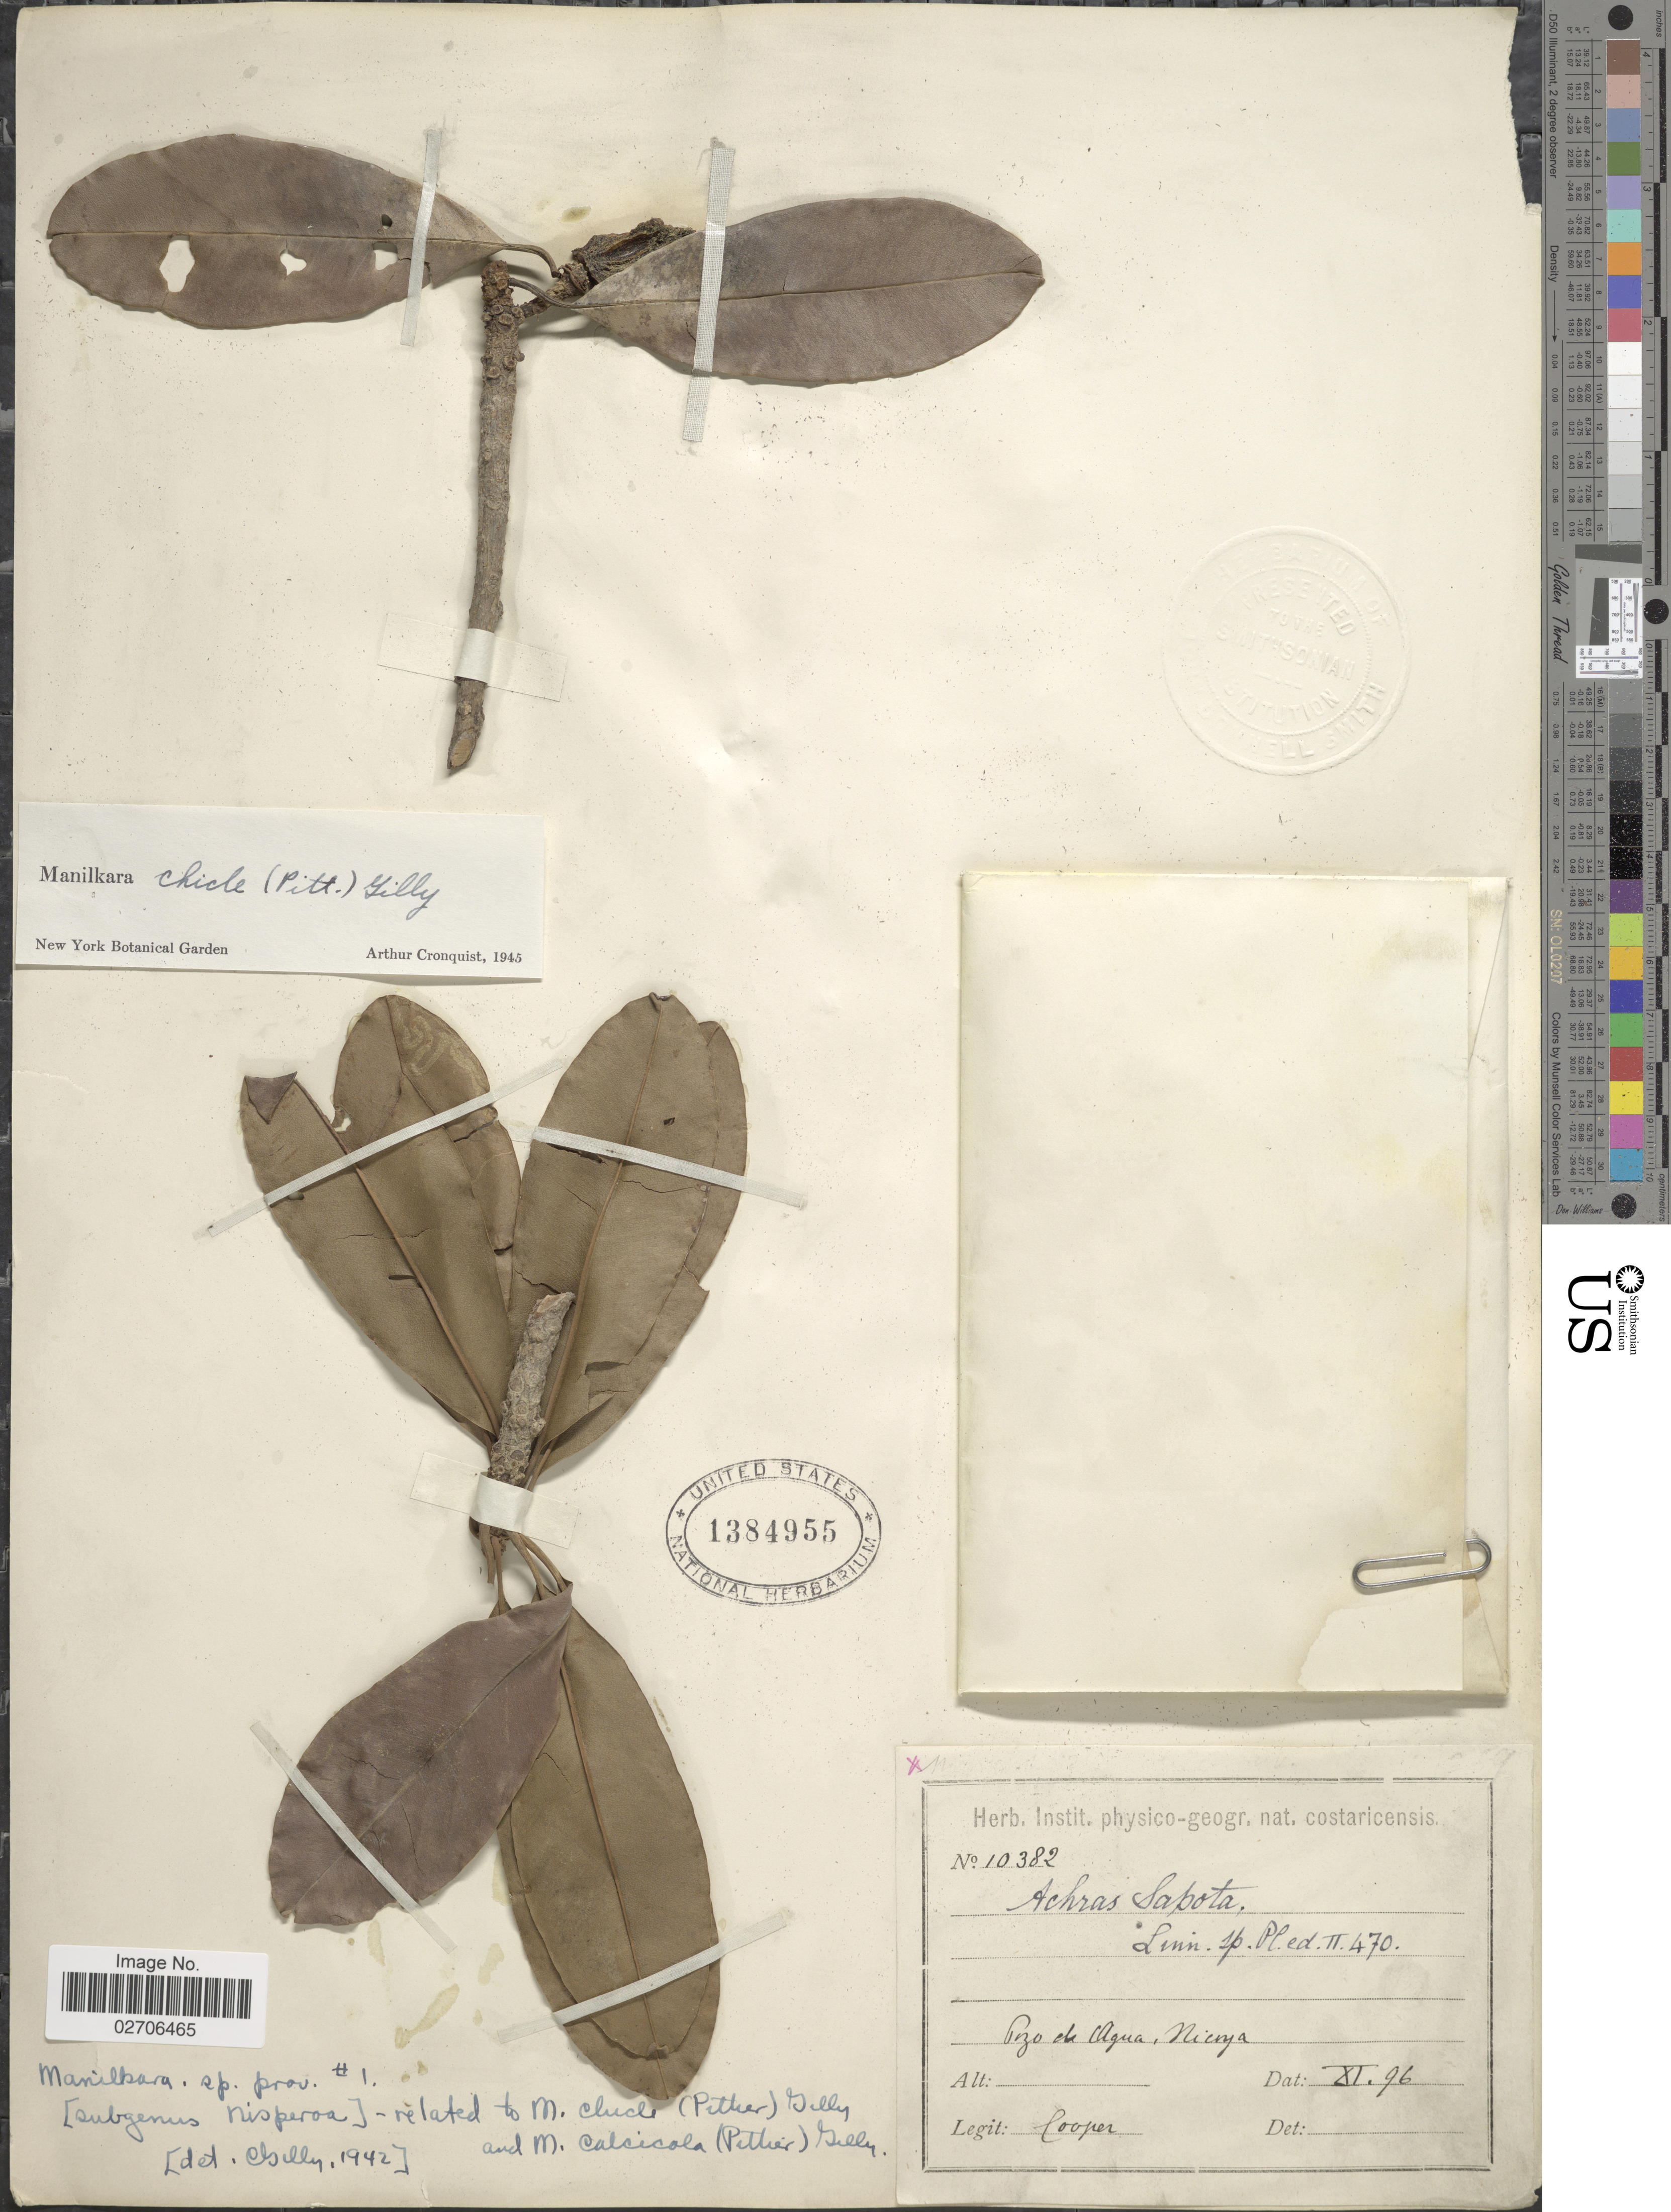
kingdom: Plantae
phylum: Tracheophyta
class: Magnoliopsida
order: Ericales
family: Sapotaceae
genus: Manilkara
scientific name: Manilkara chicle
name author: (Pittier) Gilly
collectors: -- Cooper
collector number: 10382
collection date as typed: Transcribed d/m/y: /11/96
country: Costa Rica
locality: Pozo de Agua, Nicoya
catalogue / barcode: US 1384955